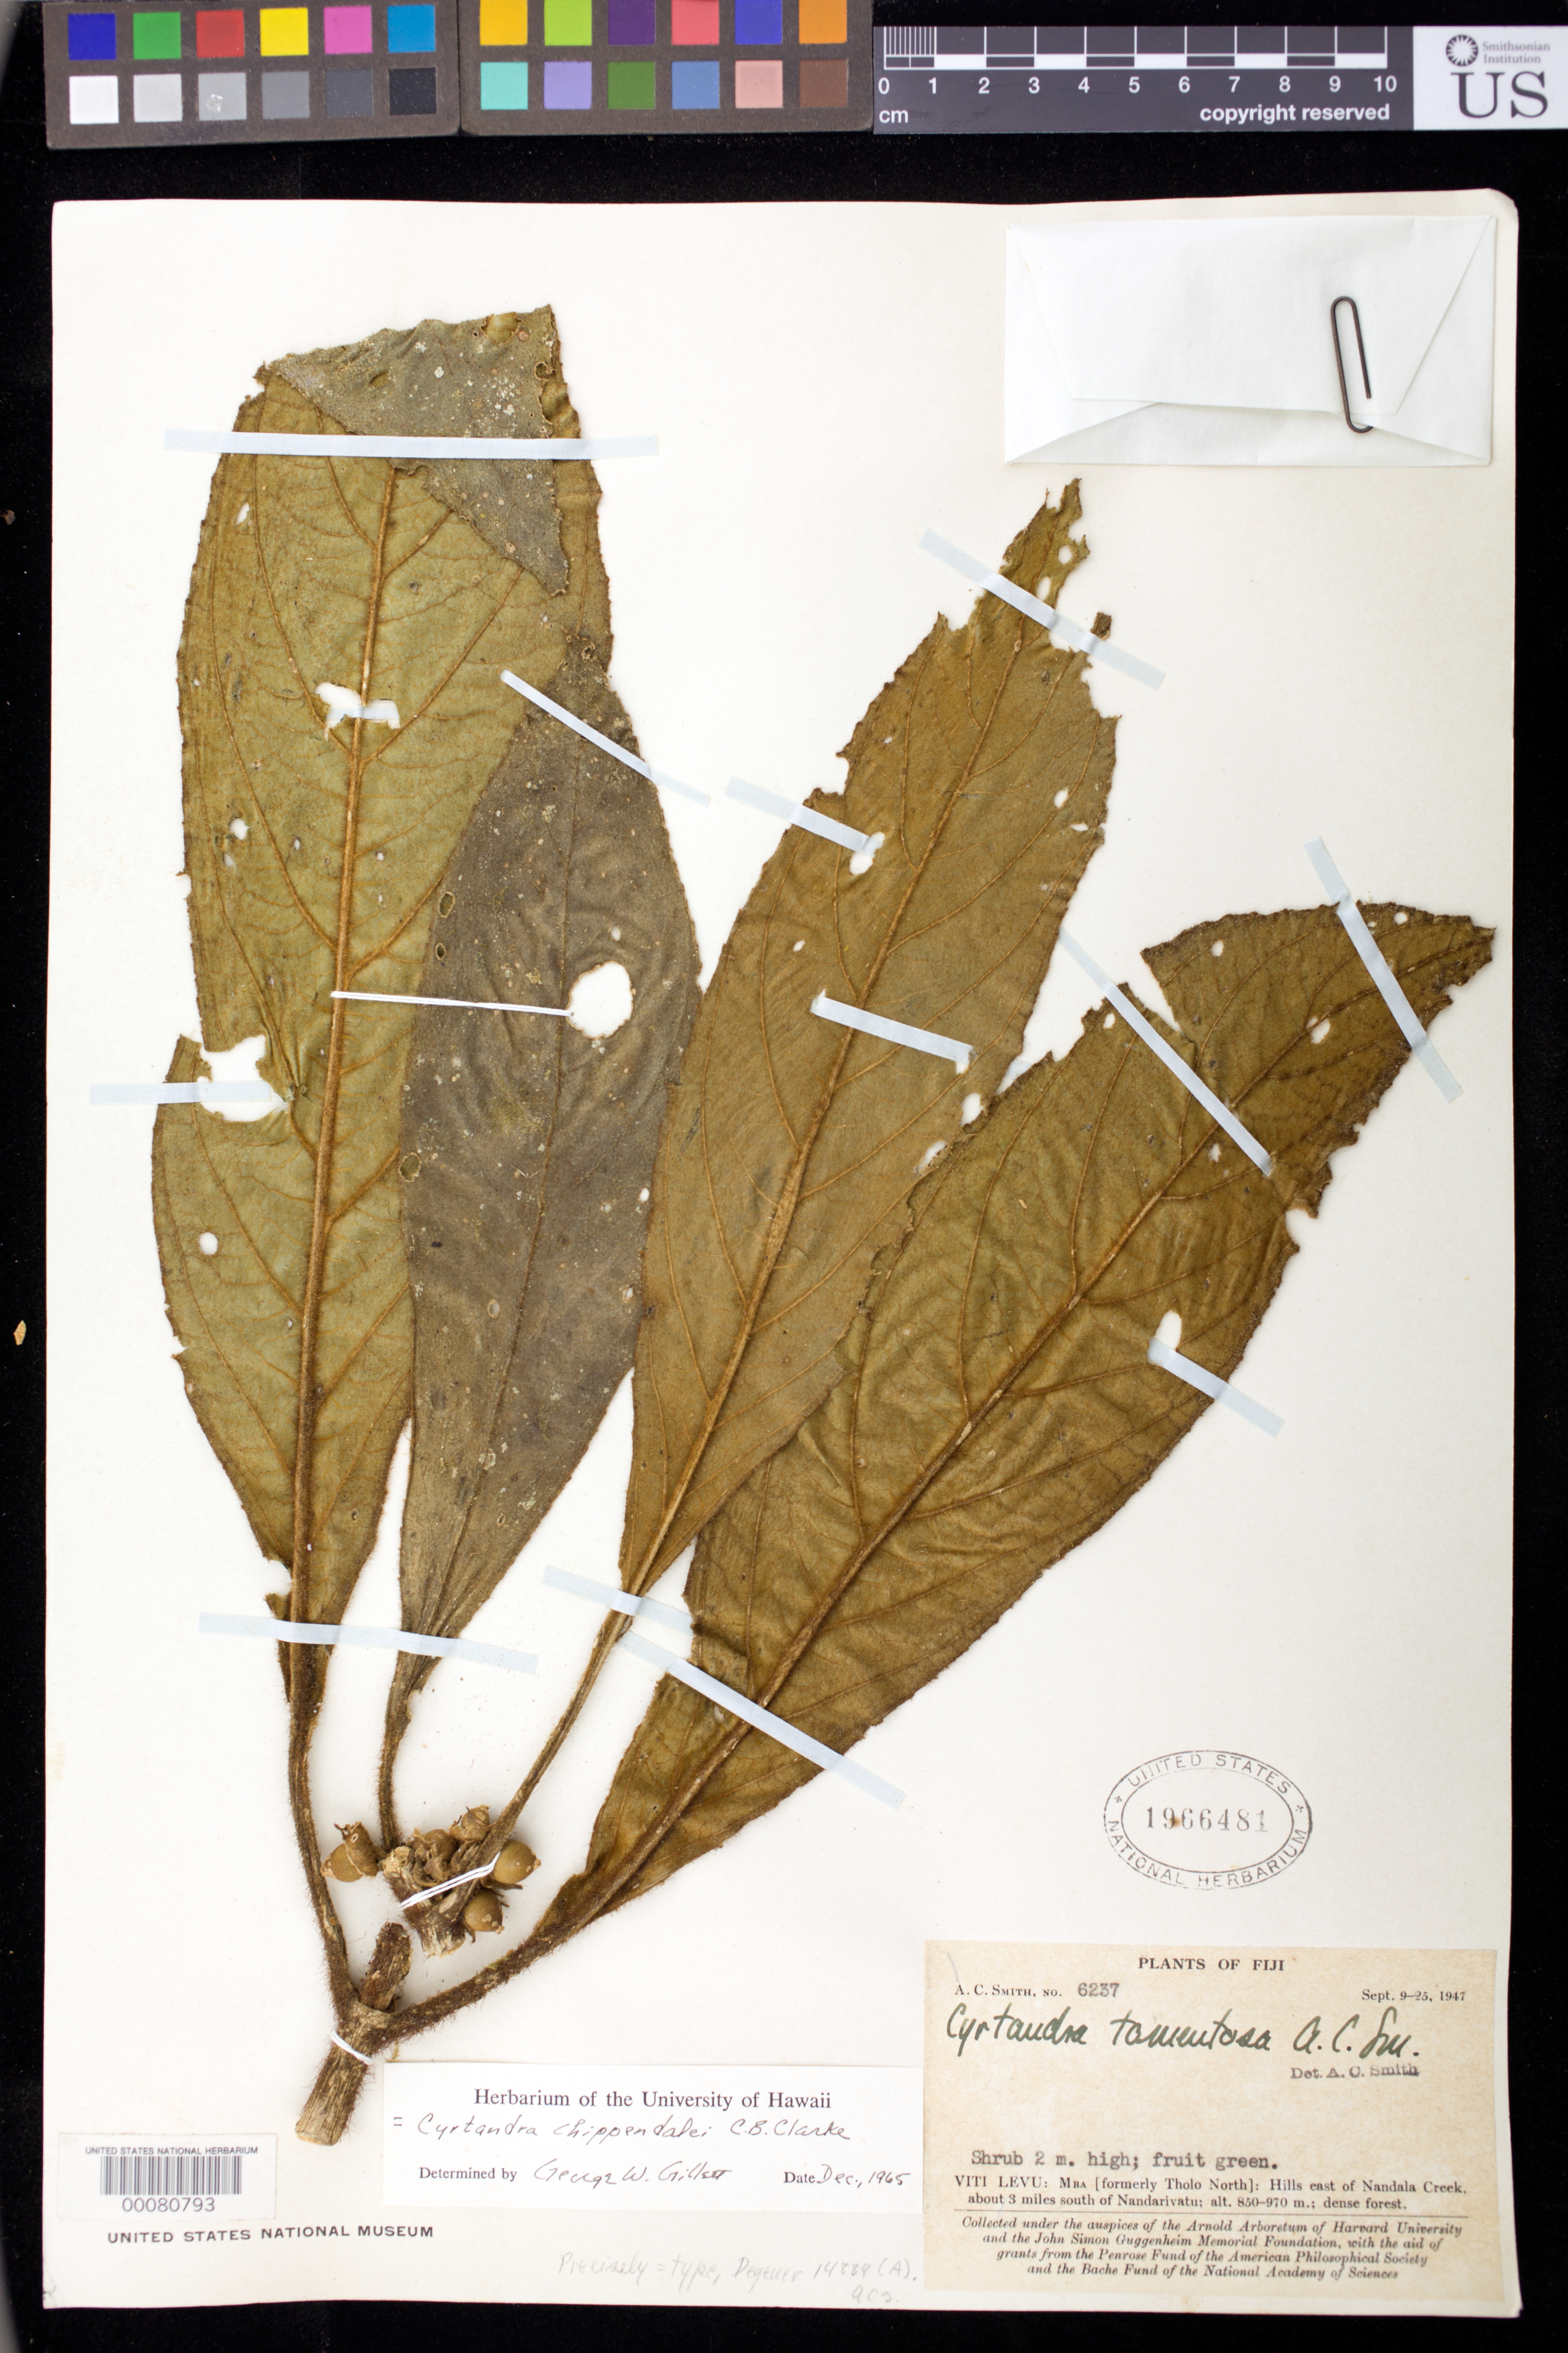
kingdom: Plantae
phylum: Tracheophyta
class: Magnoliopsida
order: Lamiales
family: Gesneriaceae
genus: Cyrtandra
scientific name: Cyrtandra chippendalei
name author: Horne ex C.B. Clarke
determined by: Gillett, G. W.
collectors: A. C. Smith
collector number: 6237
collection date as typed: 09-25 Sep 1947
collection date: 1947-09-09/1947-09-25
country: Fiji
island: Viti Levu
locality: Mba (formerly tholo north), hills e of nandala creek, about 3 mi s of nandarivatu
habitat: Dense forest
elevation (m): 850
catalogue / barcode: US 1966481